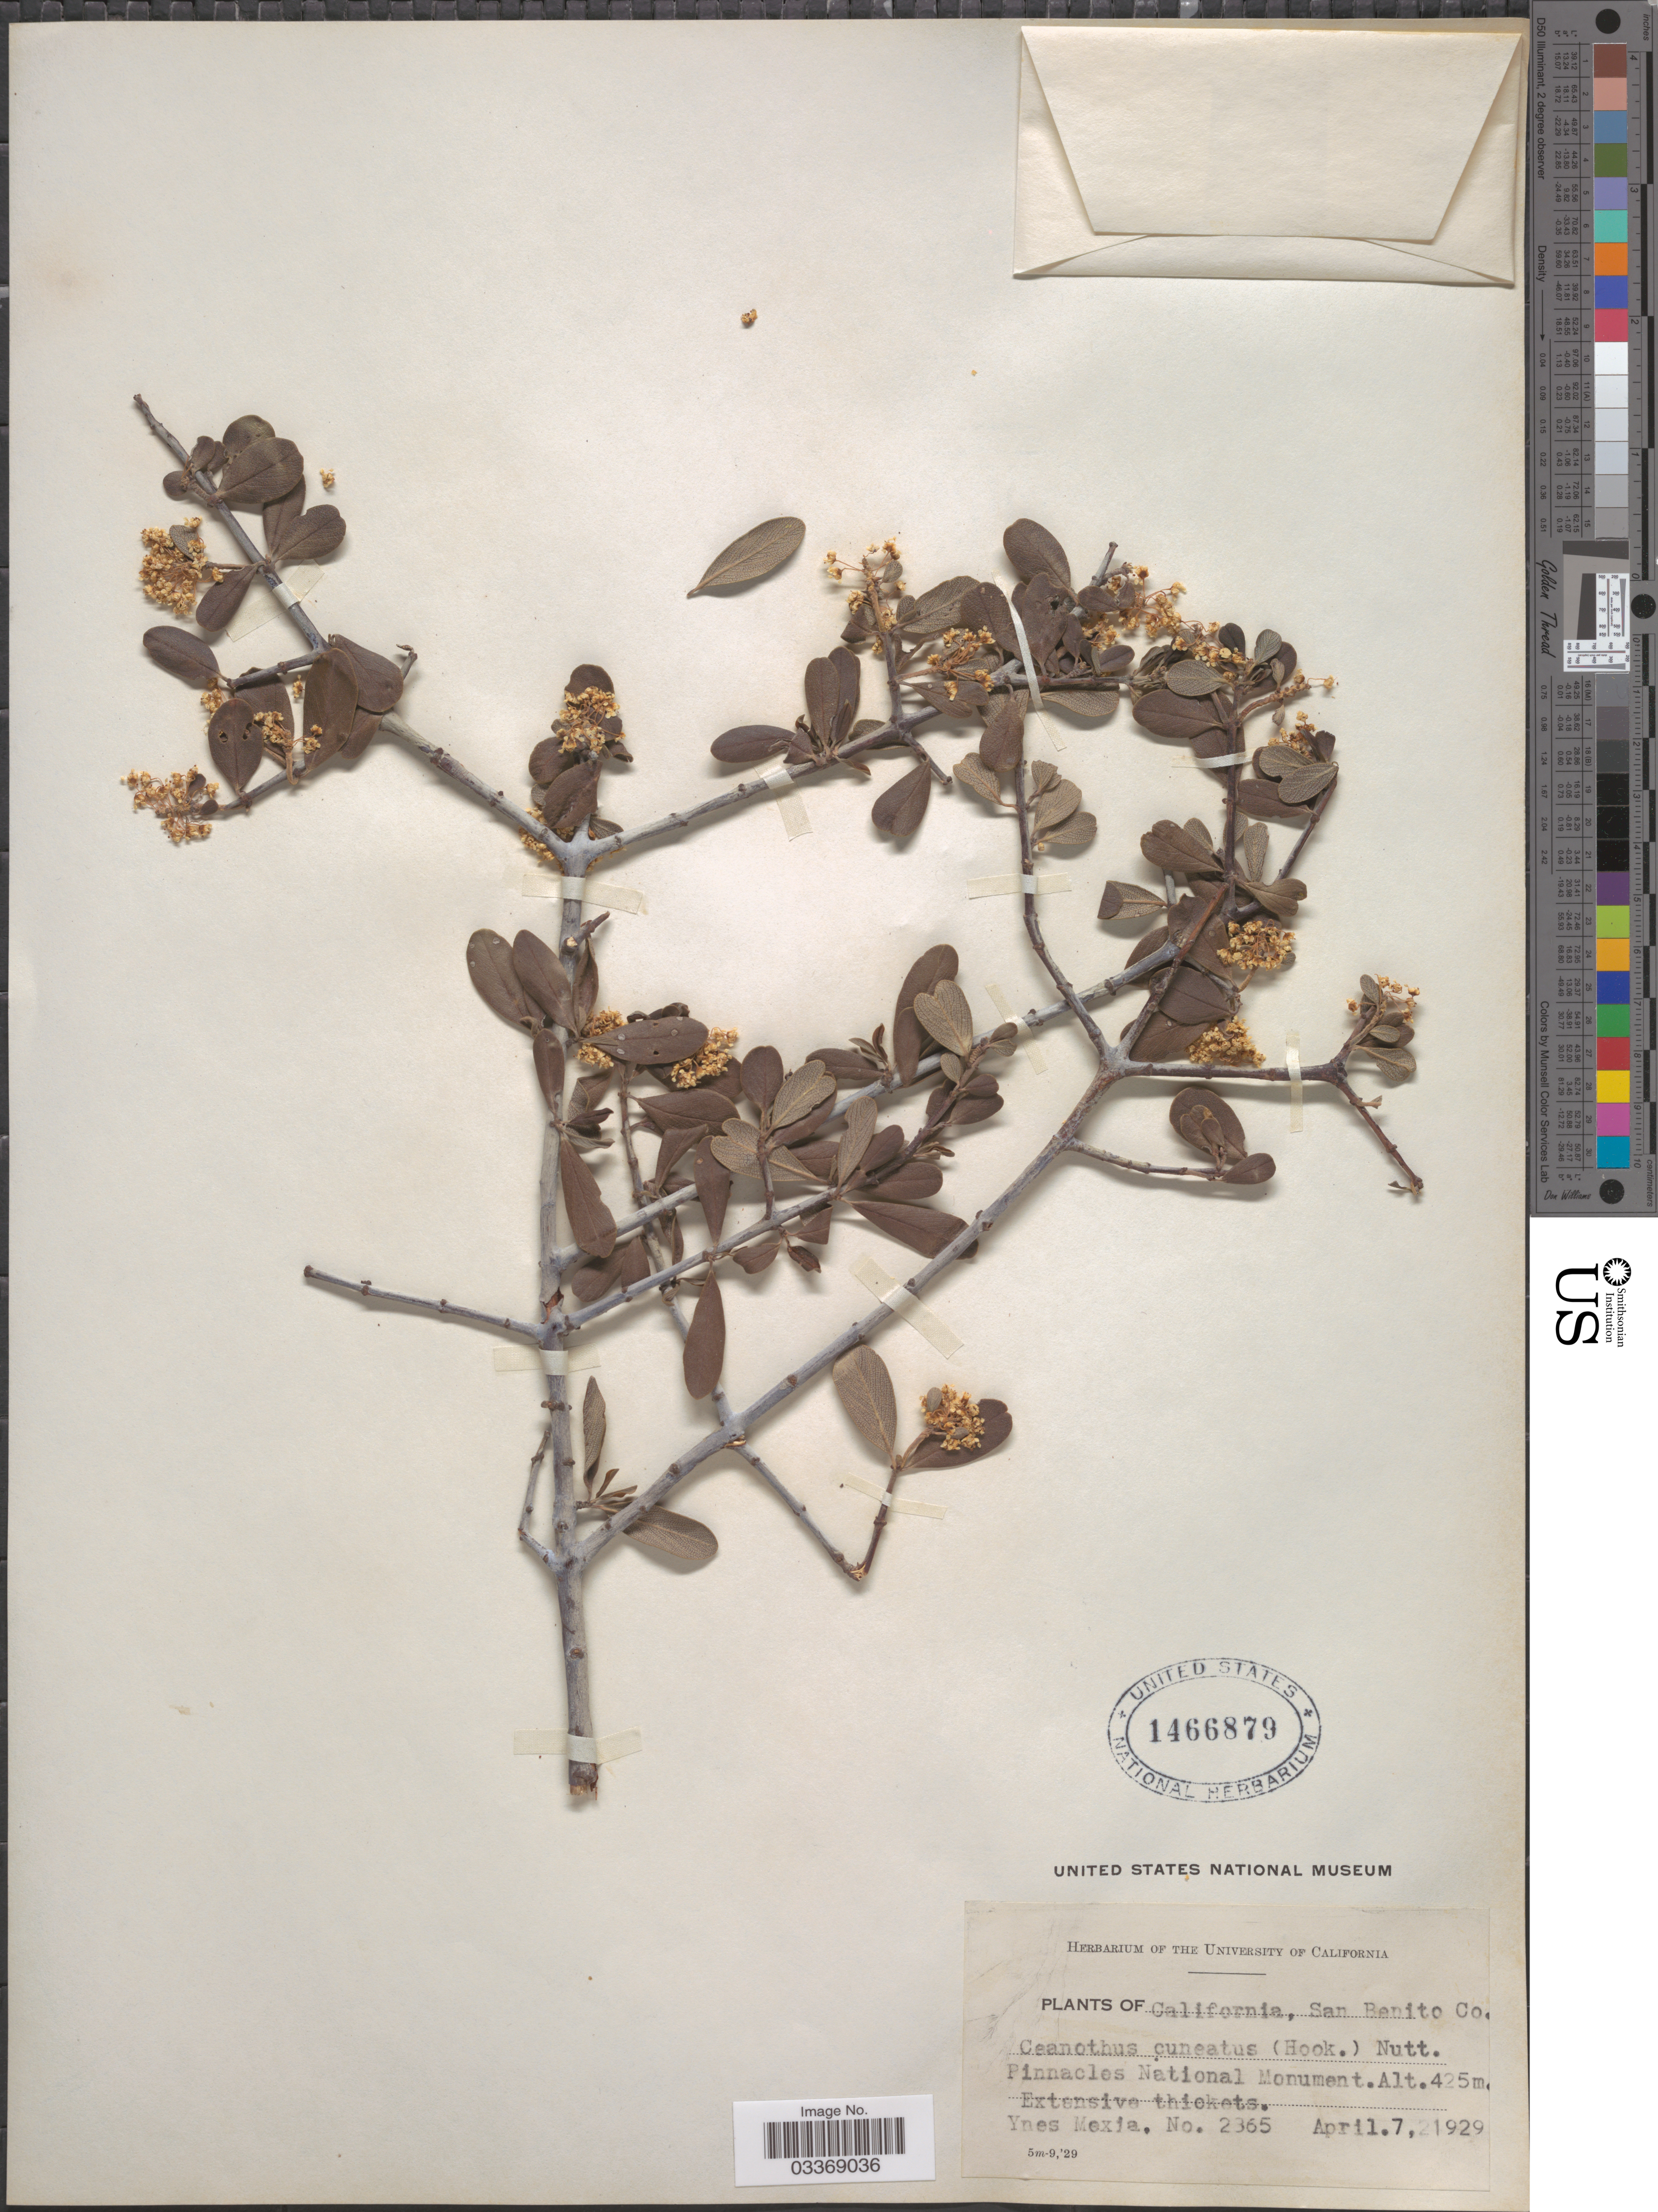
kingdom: Plantae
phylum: Tracheophyta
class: Magnoliopsida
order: Rosales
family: Rhamnaceae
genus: Ceanothus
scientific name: Ceanothus cuneatus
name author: (Hook.) Nutt.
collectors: Y. Mexia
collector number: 2365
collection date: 1929-04-07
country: United States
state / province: California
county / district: San Benito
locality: San Benito Co. Pinnacles National Monument.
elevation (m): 425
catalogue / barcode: US 1466879